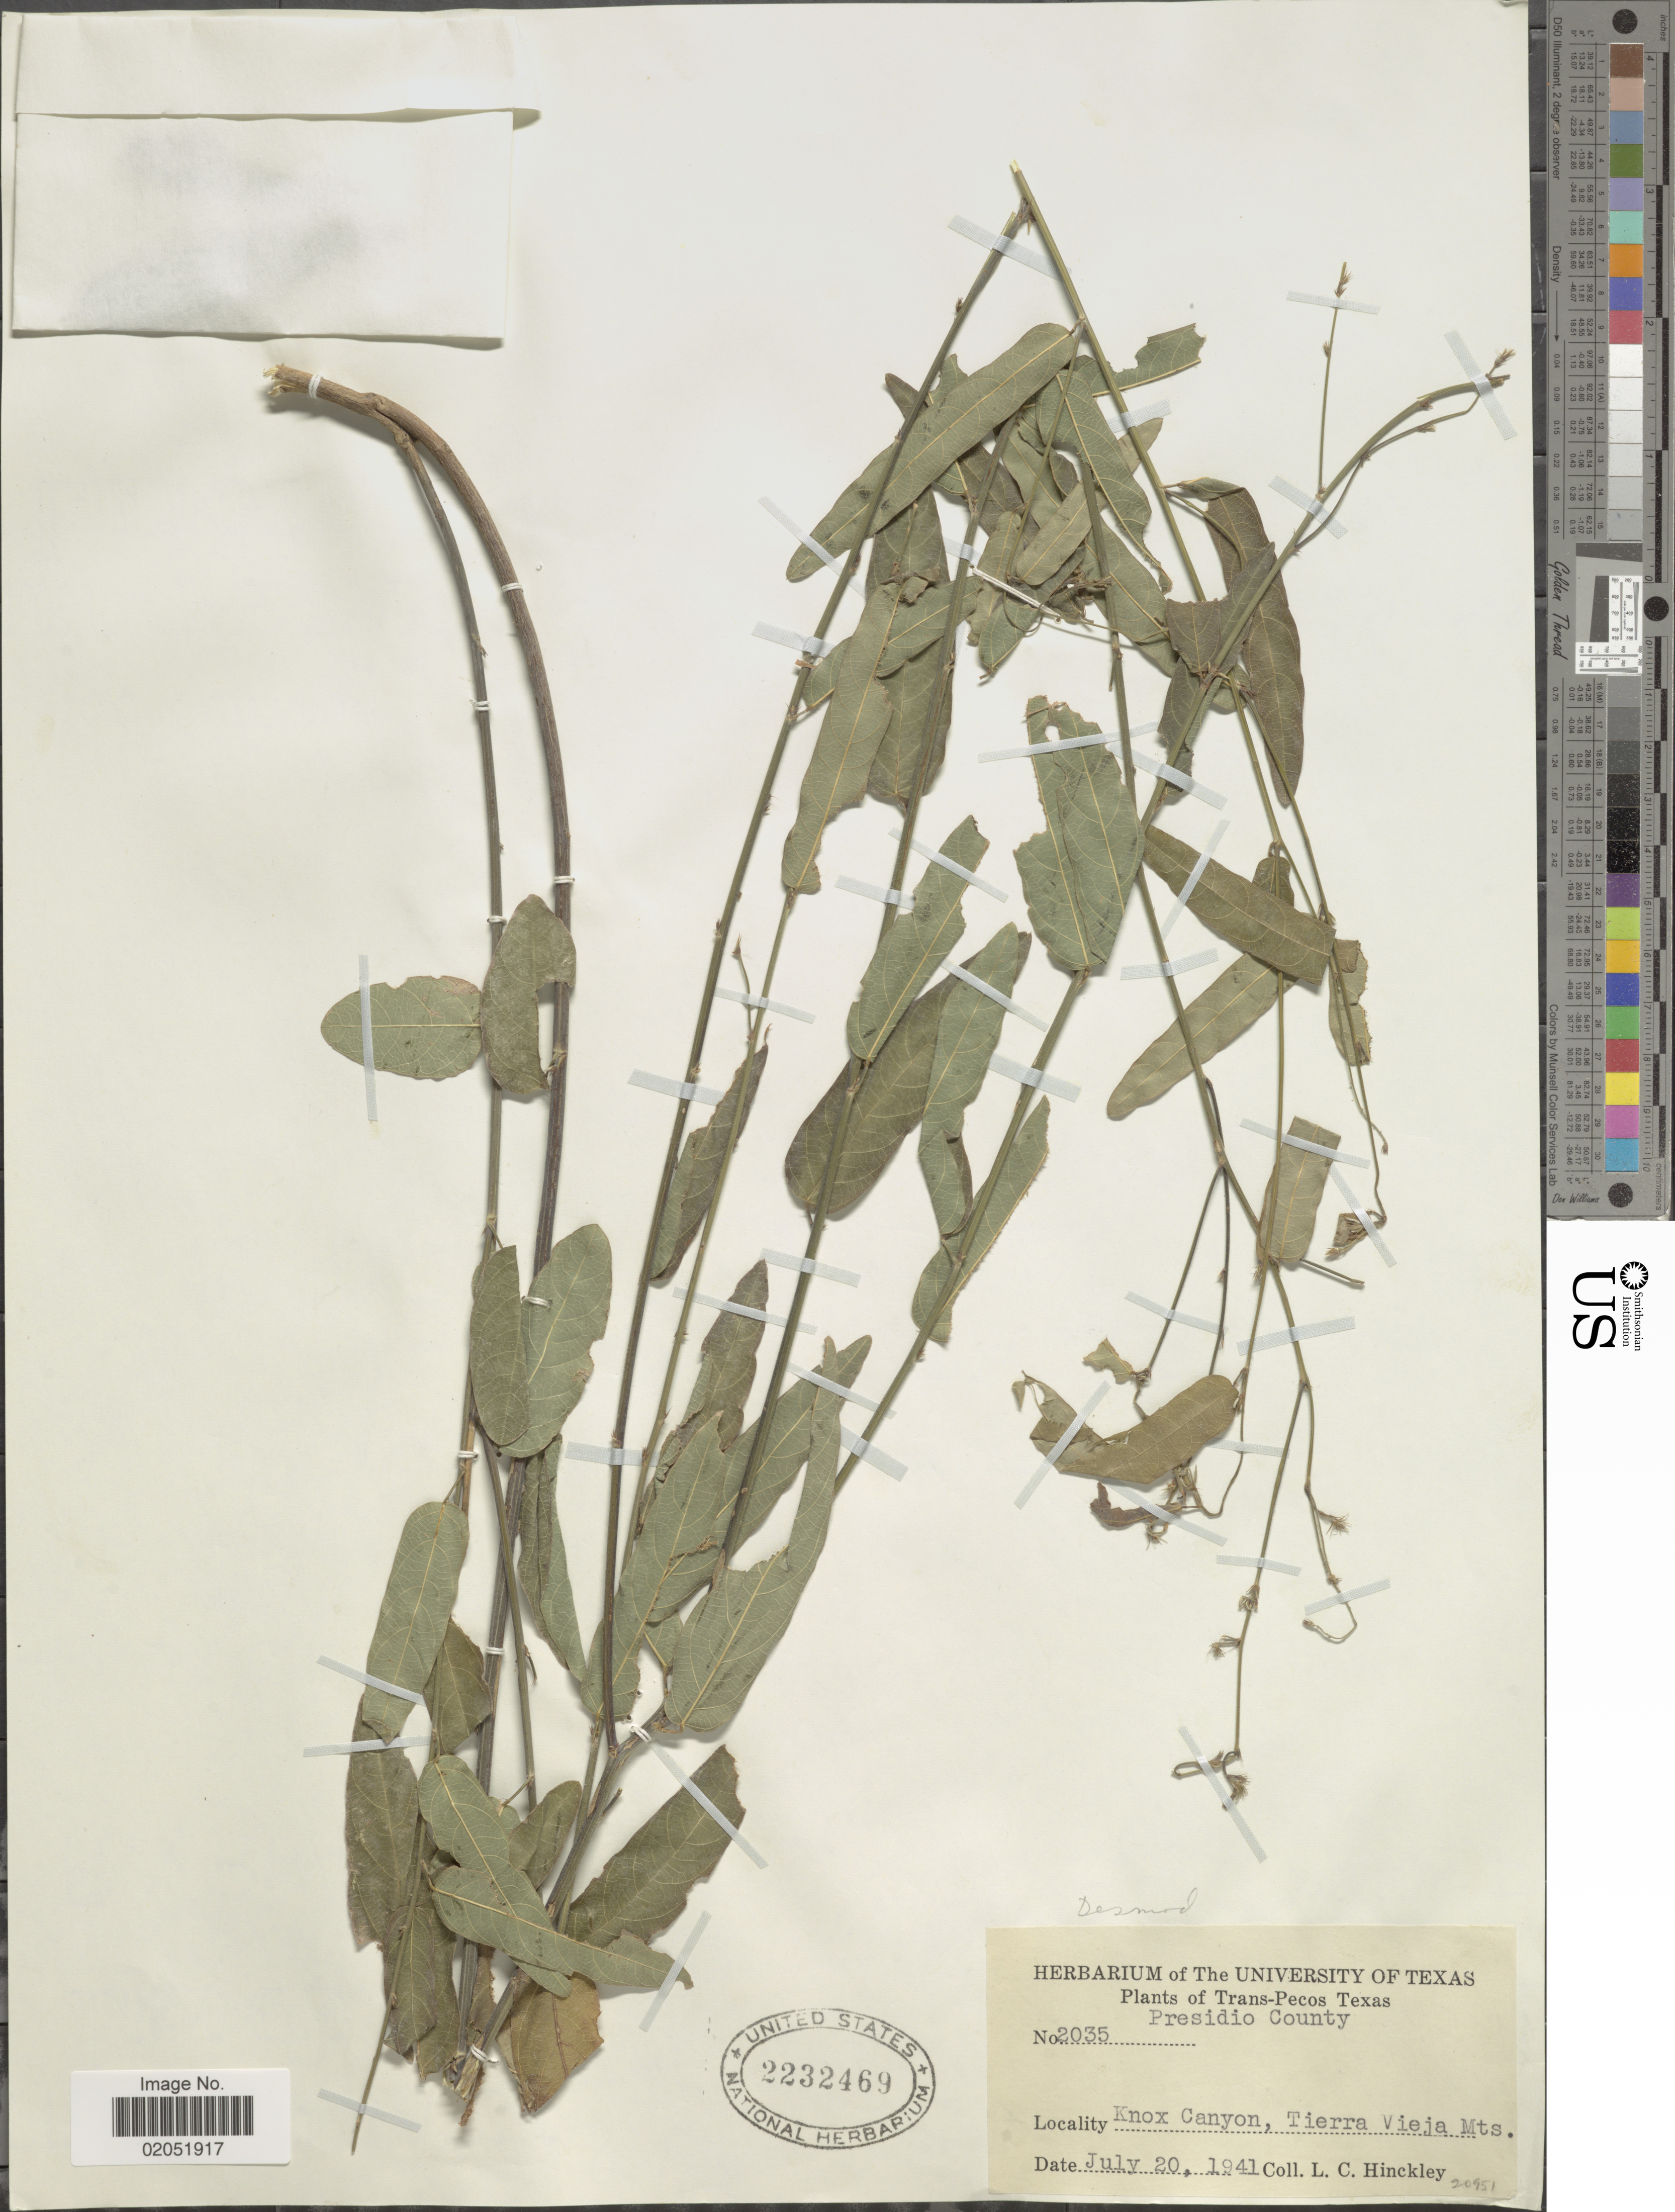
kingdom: Plantae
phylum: Tracheophyta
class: Magnoliopsida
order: Fabales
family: Fabaceae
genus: Desmodium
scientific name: Desmodium sp.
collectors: L. Hinckley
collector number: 2035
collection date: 1941-07-20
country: United States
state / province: Texas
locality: Trans-Pecos Texas, Knox Canyon, Tierra Vieja Mts.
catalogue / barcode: US 2232469